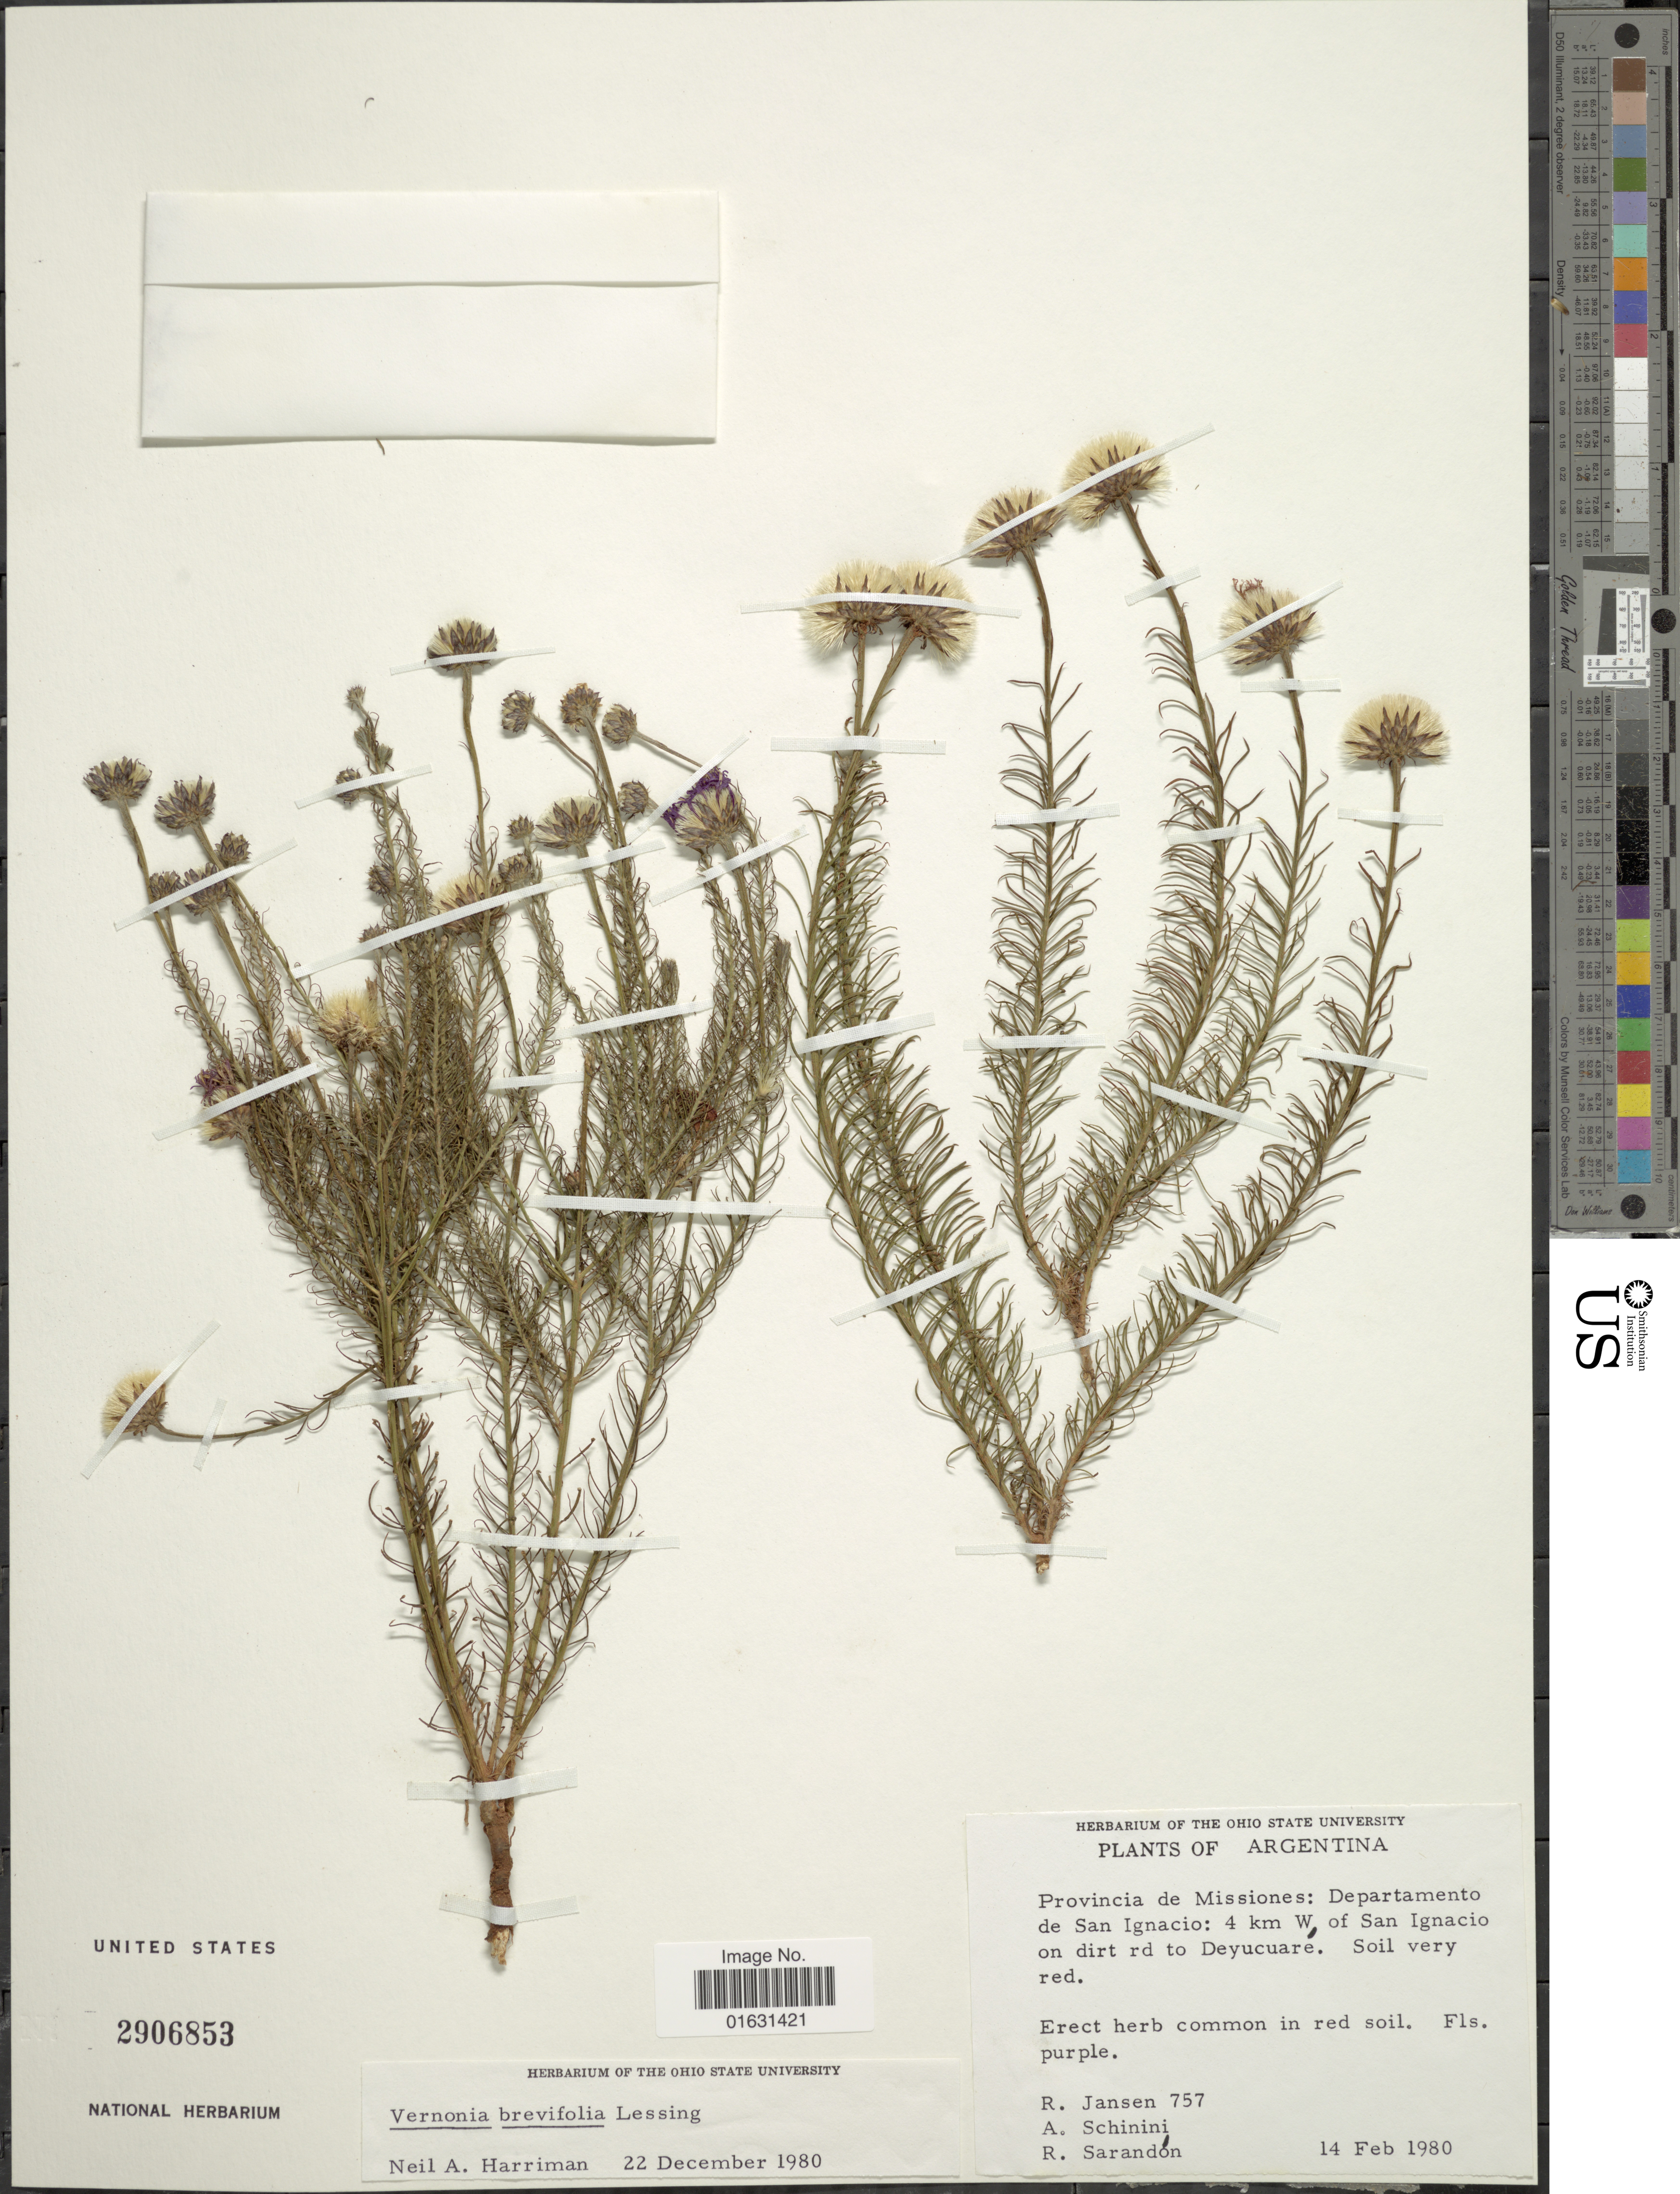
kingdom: Plantae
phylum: Tracheophyta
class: Magnoliopsida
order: Asterales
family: Asteraceae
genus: Lessingianthus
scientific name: Lessingianthus brevifolius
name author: (Less.) H. Rob.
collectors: R. K. Jansen, A. Schinini & R. Sarandon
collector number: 757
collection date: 1980-02-14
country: Argentina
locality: Provincia de Missiones: Departamento de San Ignacio: 4 km of San Ignacio on dirt rd to Deyucuare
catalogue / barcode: US 2906853